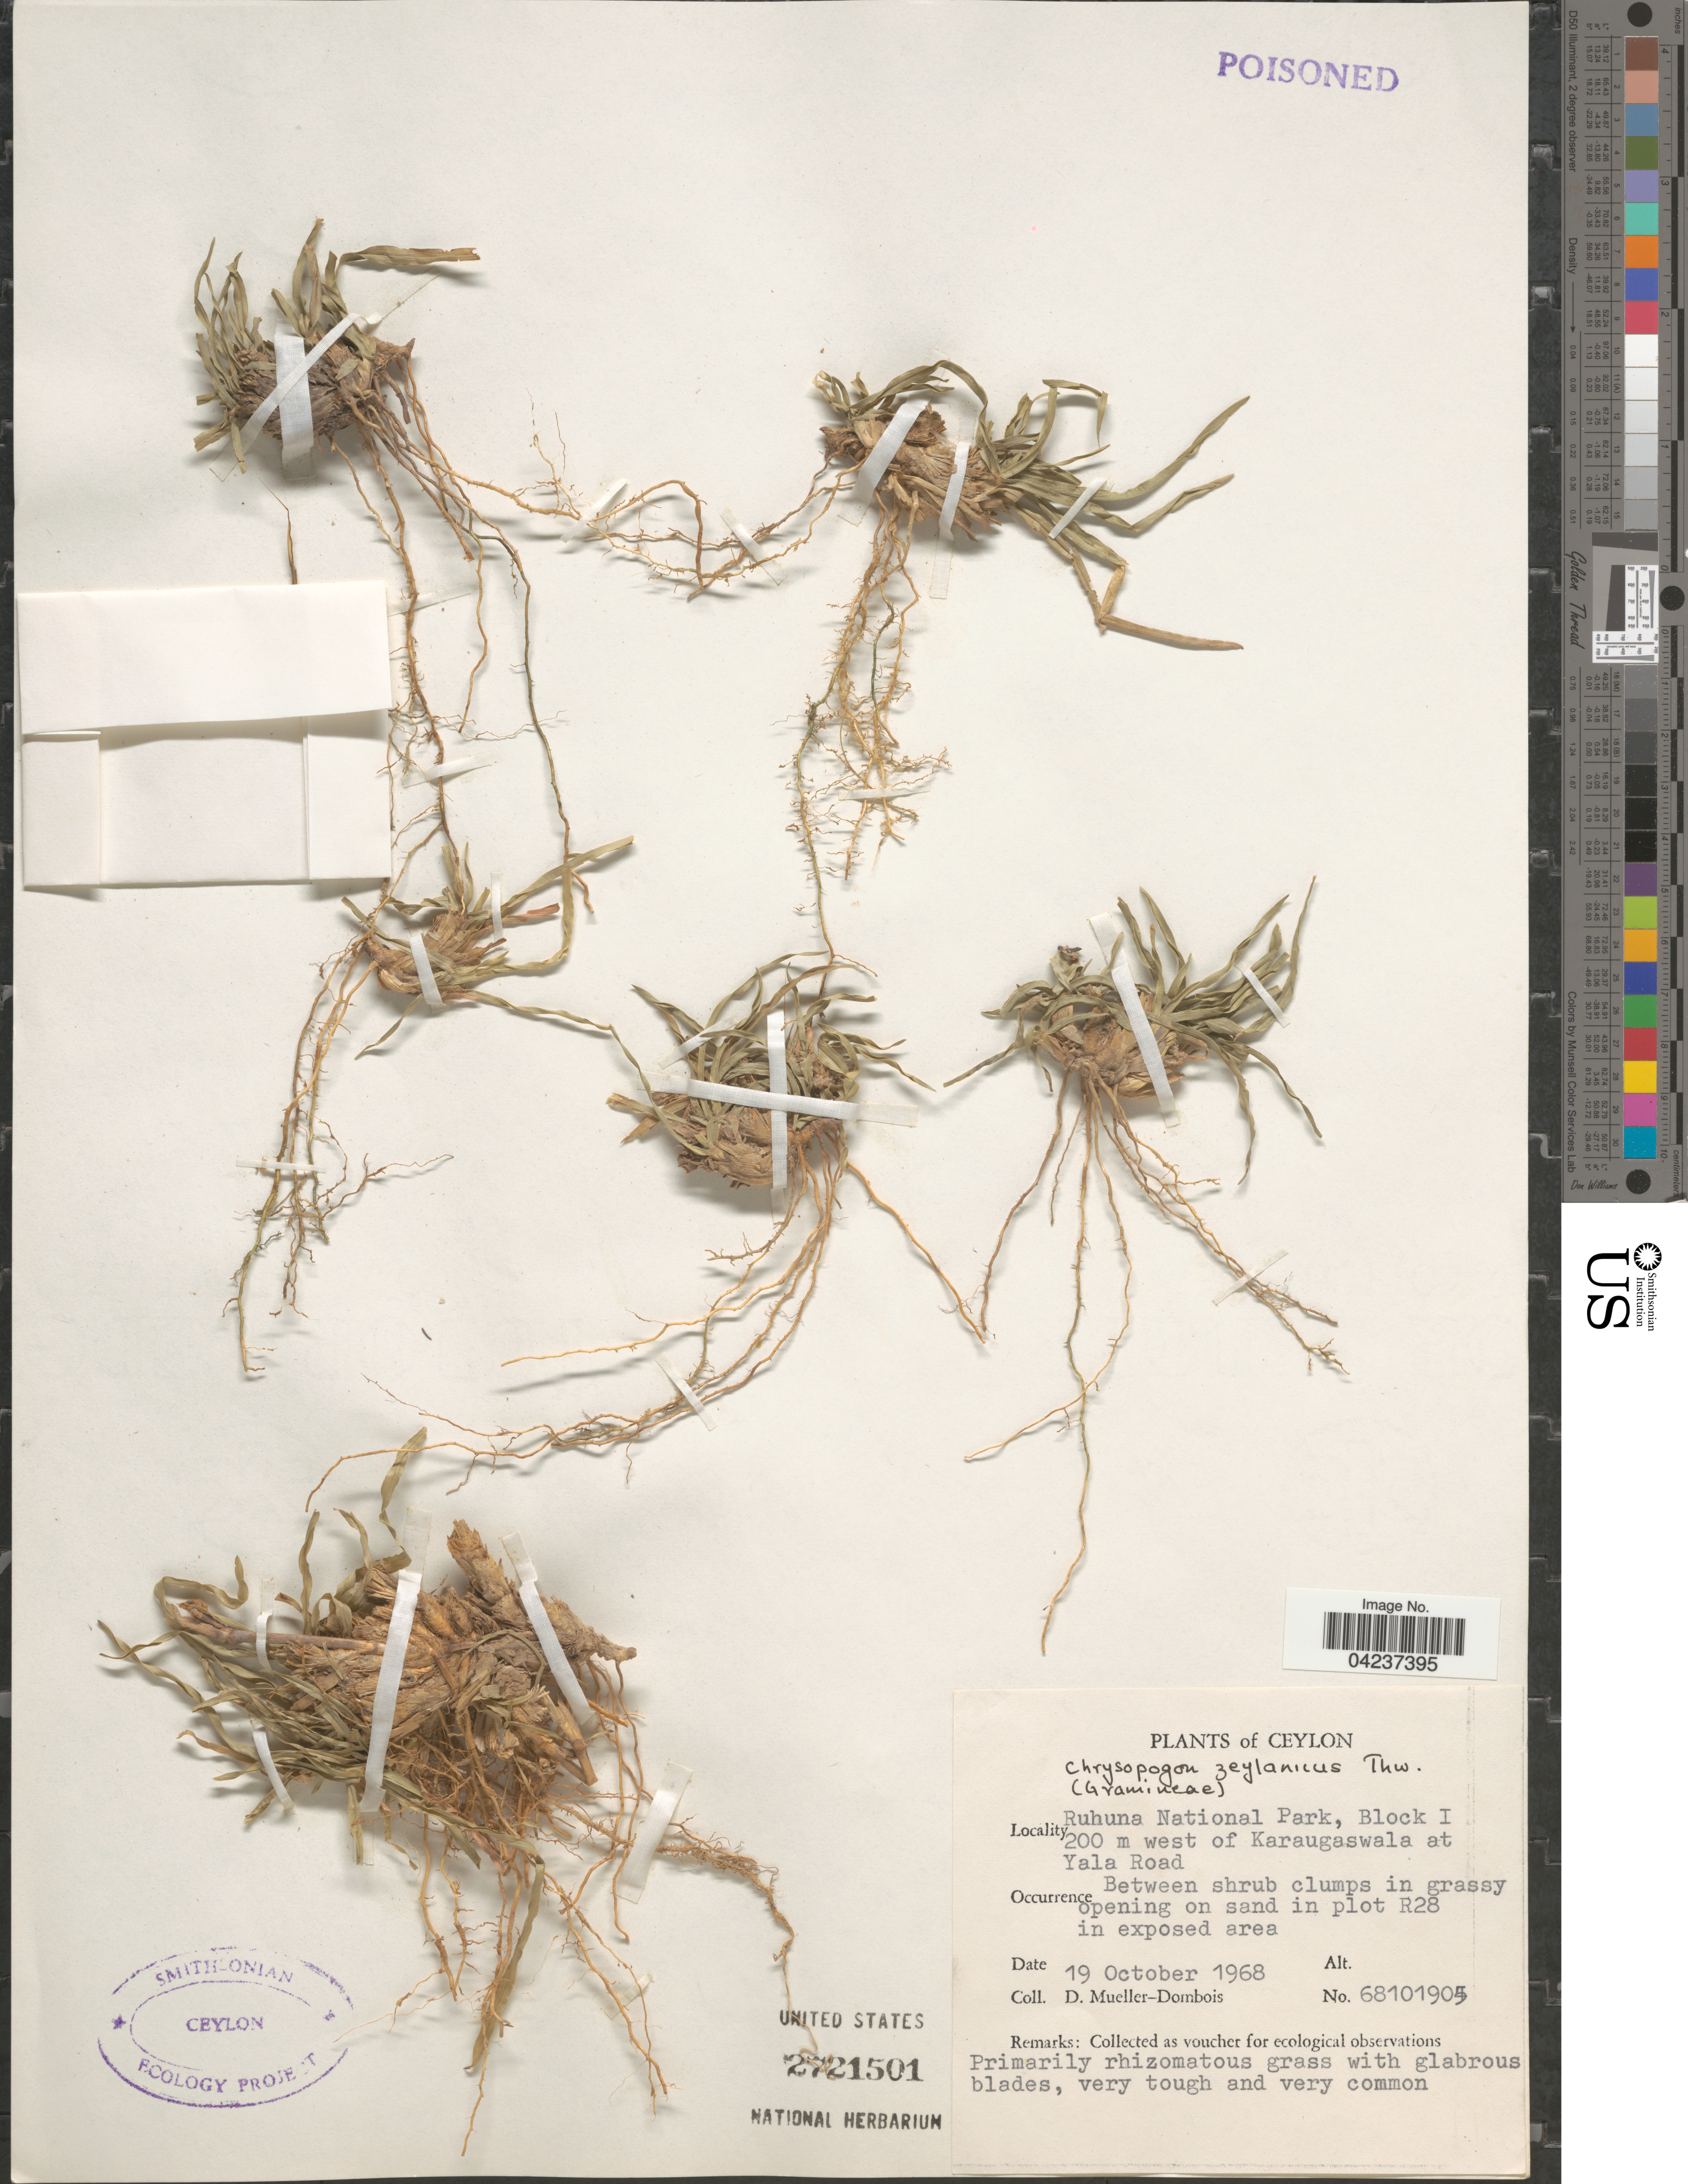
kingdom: Plantae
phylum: Tracheophyta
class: Liliopsida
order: Poales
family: Poaceae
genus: Chrysopogon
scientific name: Chrysopogon nodulibarbis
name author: (Hochst. ex Steud.) Henr.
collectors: D. Mueller-Dombois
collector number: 68101905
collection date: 1968-10-19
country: Sri Lanka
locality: Ceylon. Ruhuna National Park, Block I 200 m west of Karaugaswala at Yala Road.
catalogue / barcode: US 2721501